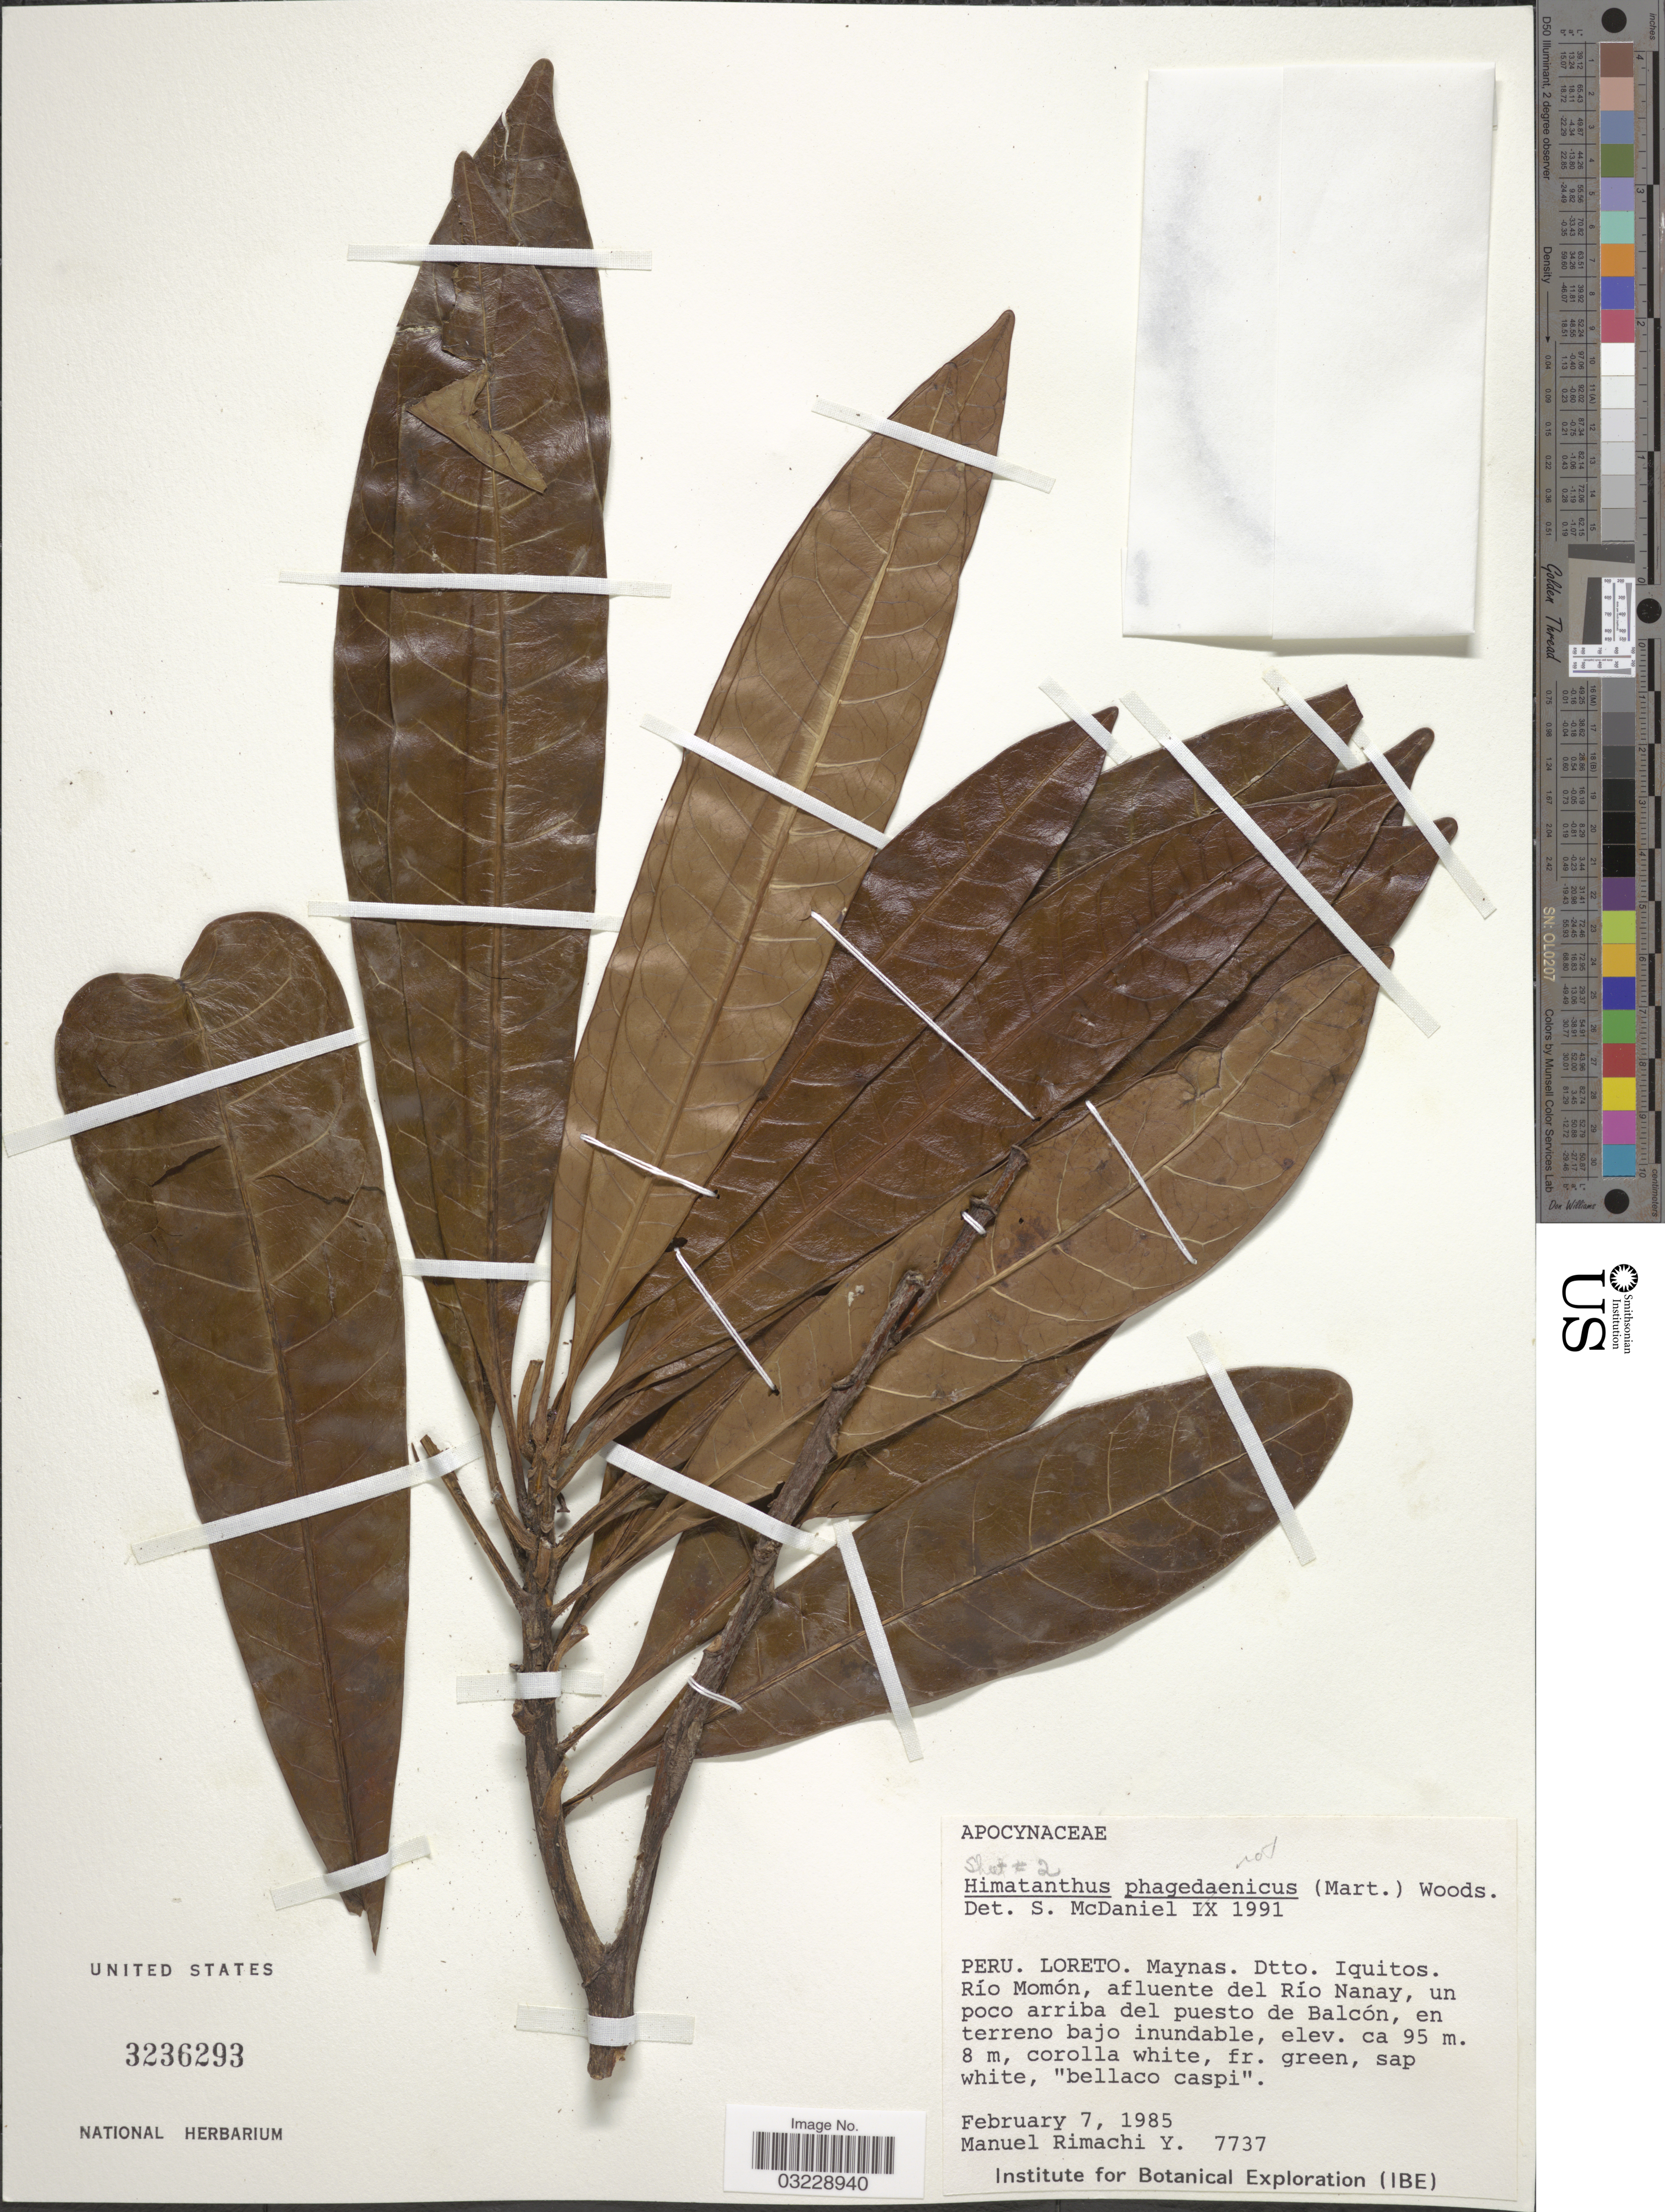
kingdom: Plantae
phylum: Tracheophyta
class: Magnoliopsida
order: Gentianales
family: Apocynaceae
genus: Himatanthus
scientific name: Himatanthus sp.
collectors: M. Rimachi Y.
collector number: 7737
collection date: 1985-02-07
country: Peru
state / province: Loreto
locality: Maynas. Dtto. Iquitos. Río Momón, alfuente del Río Nanay, un poco arriba del puesto de Balcón.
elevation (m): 95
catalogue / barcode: US 3236293